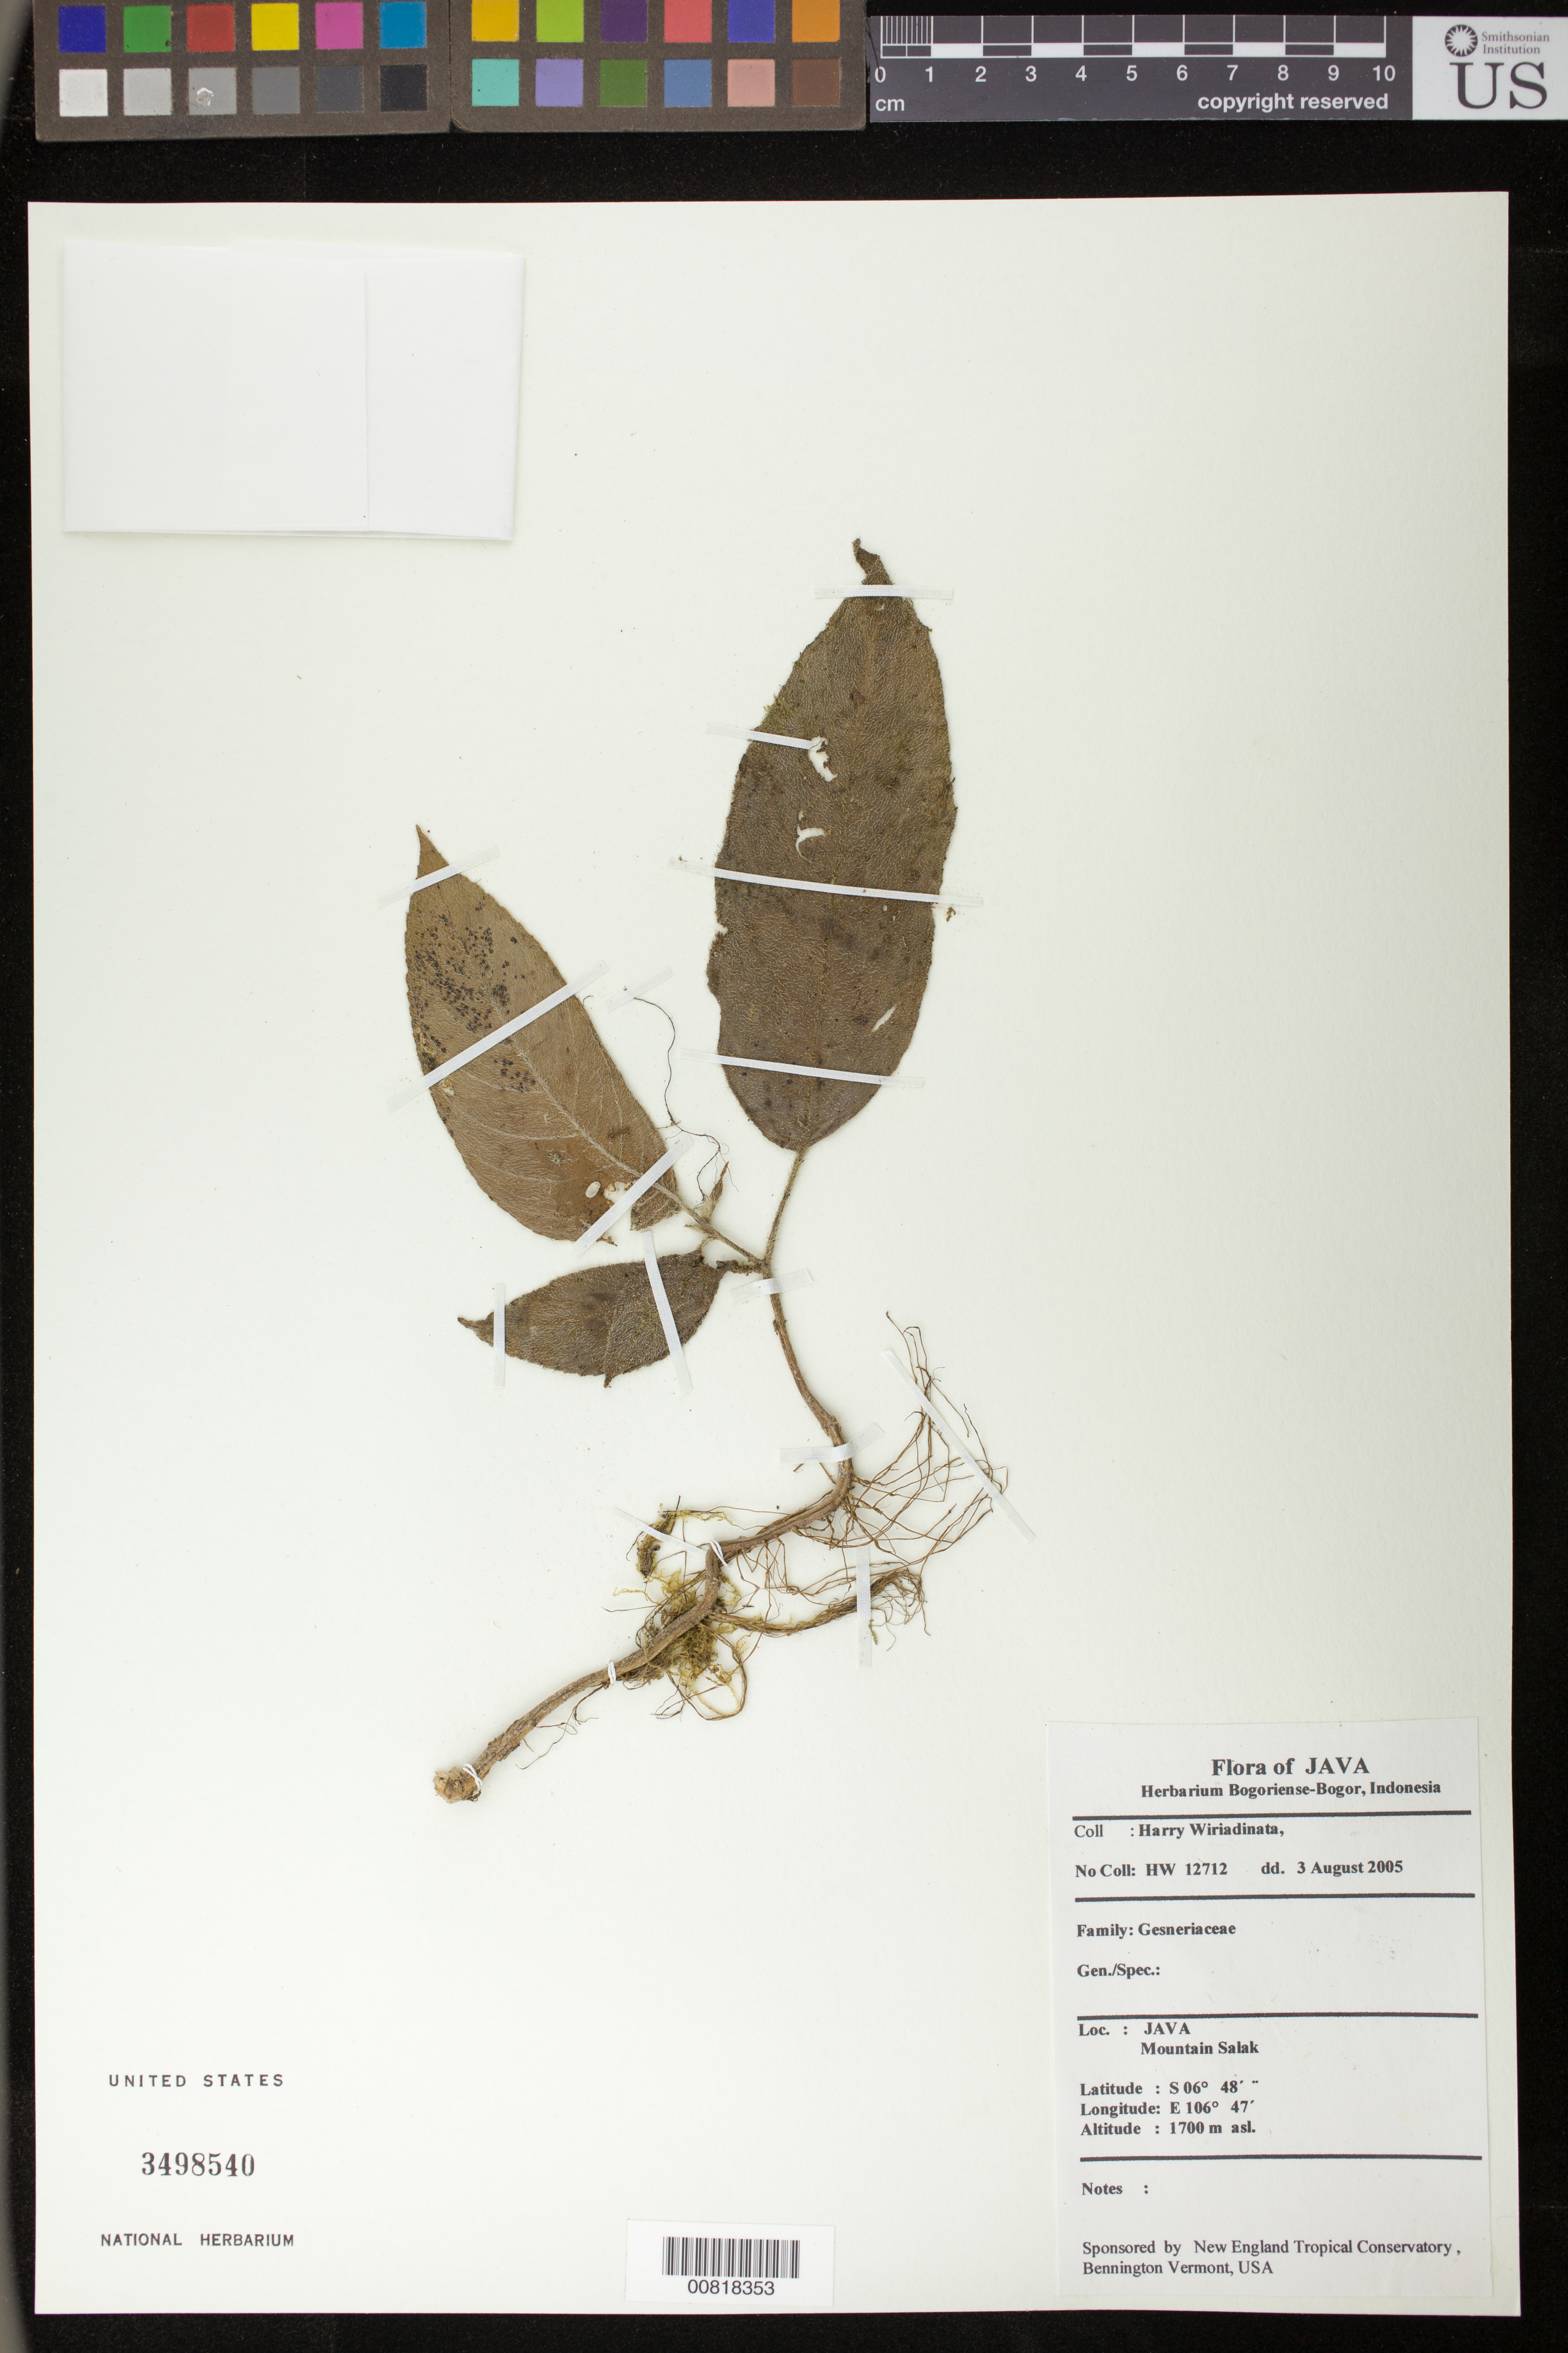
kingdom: Plantae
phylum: Tracheophyta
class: Magnoliopsida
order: Lamiales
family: Gesneriaceae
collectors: H. Wiriadanata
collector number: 12712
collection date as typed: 03 Aug 2005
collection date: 2005-08-03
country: Indonesia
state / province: Java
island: Java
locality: Mountain Salak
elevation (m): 1700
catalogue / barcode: US 3498540